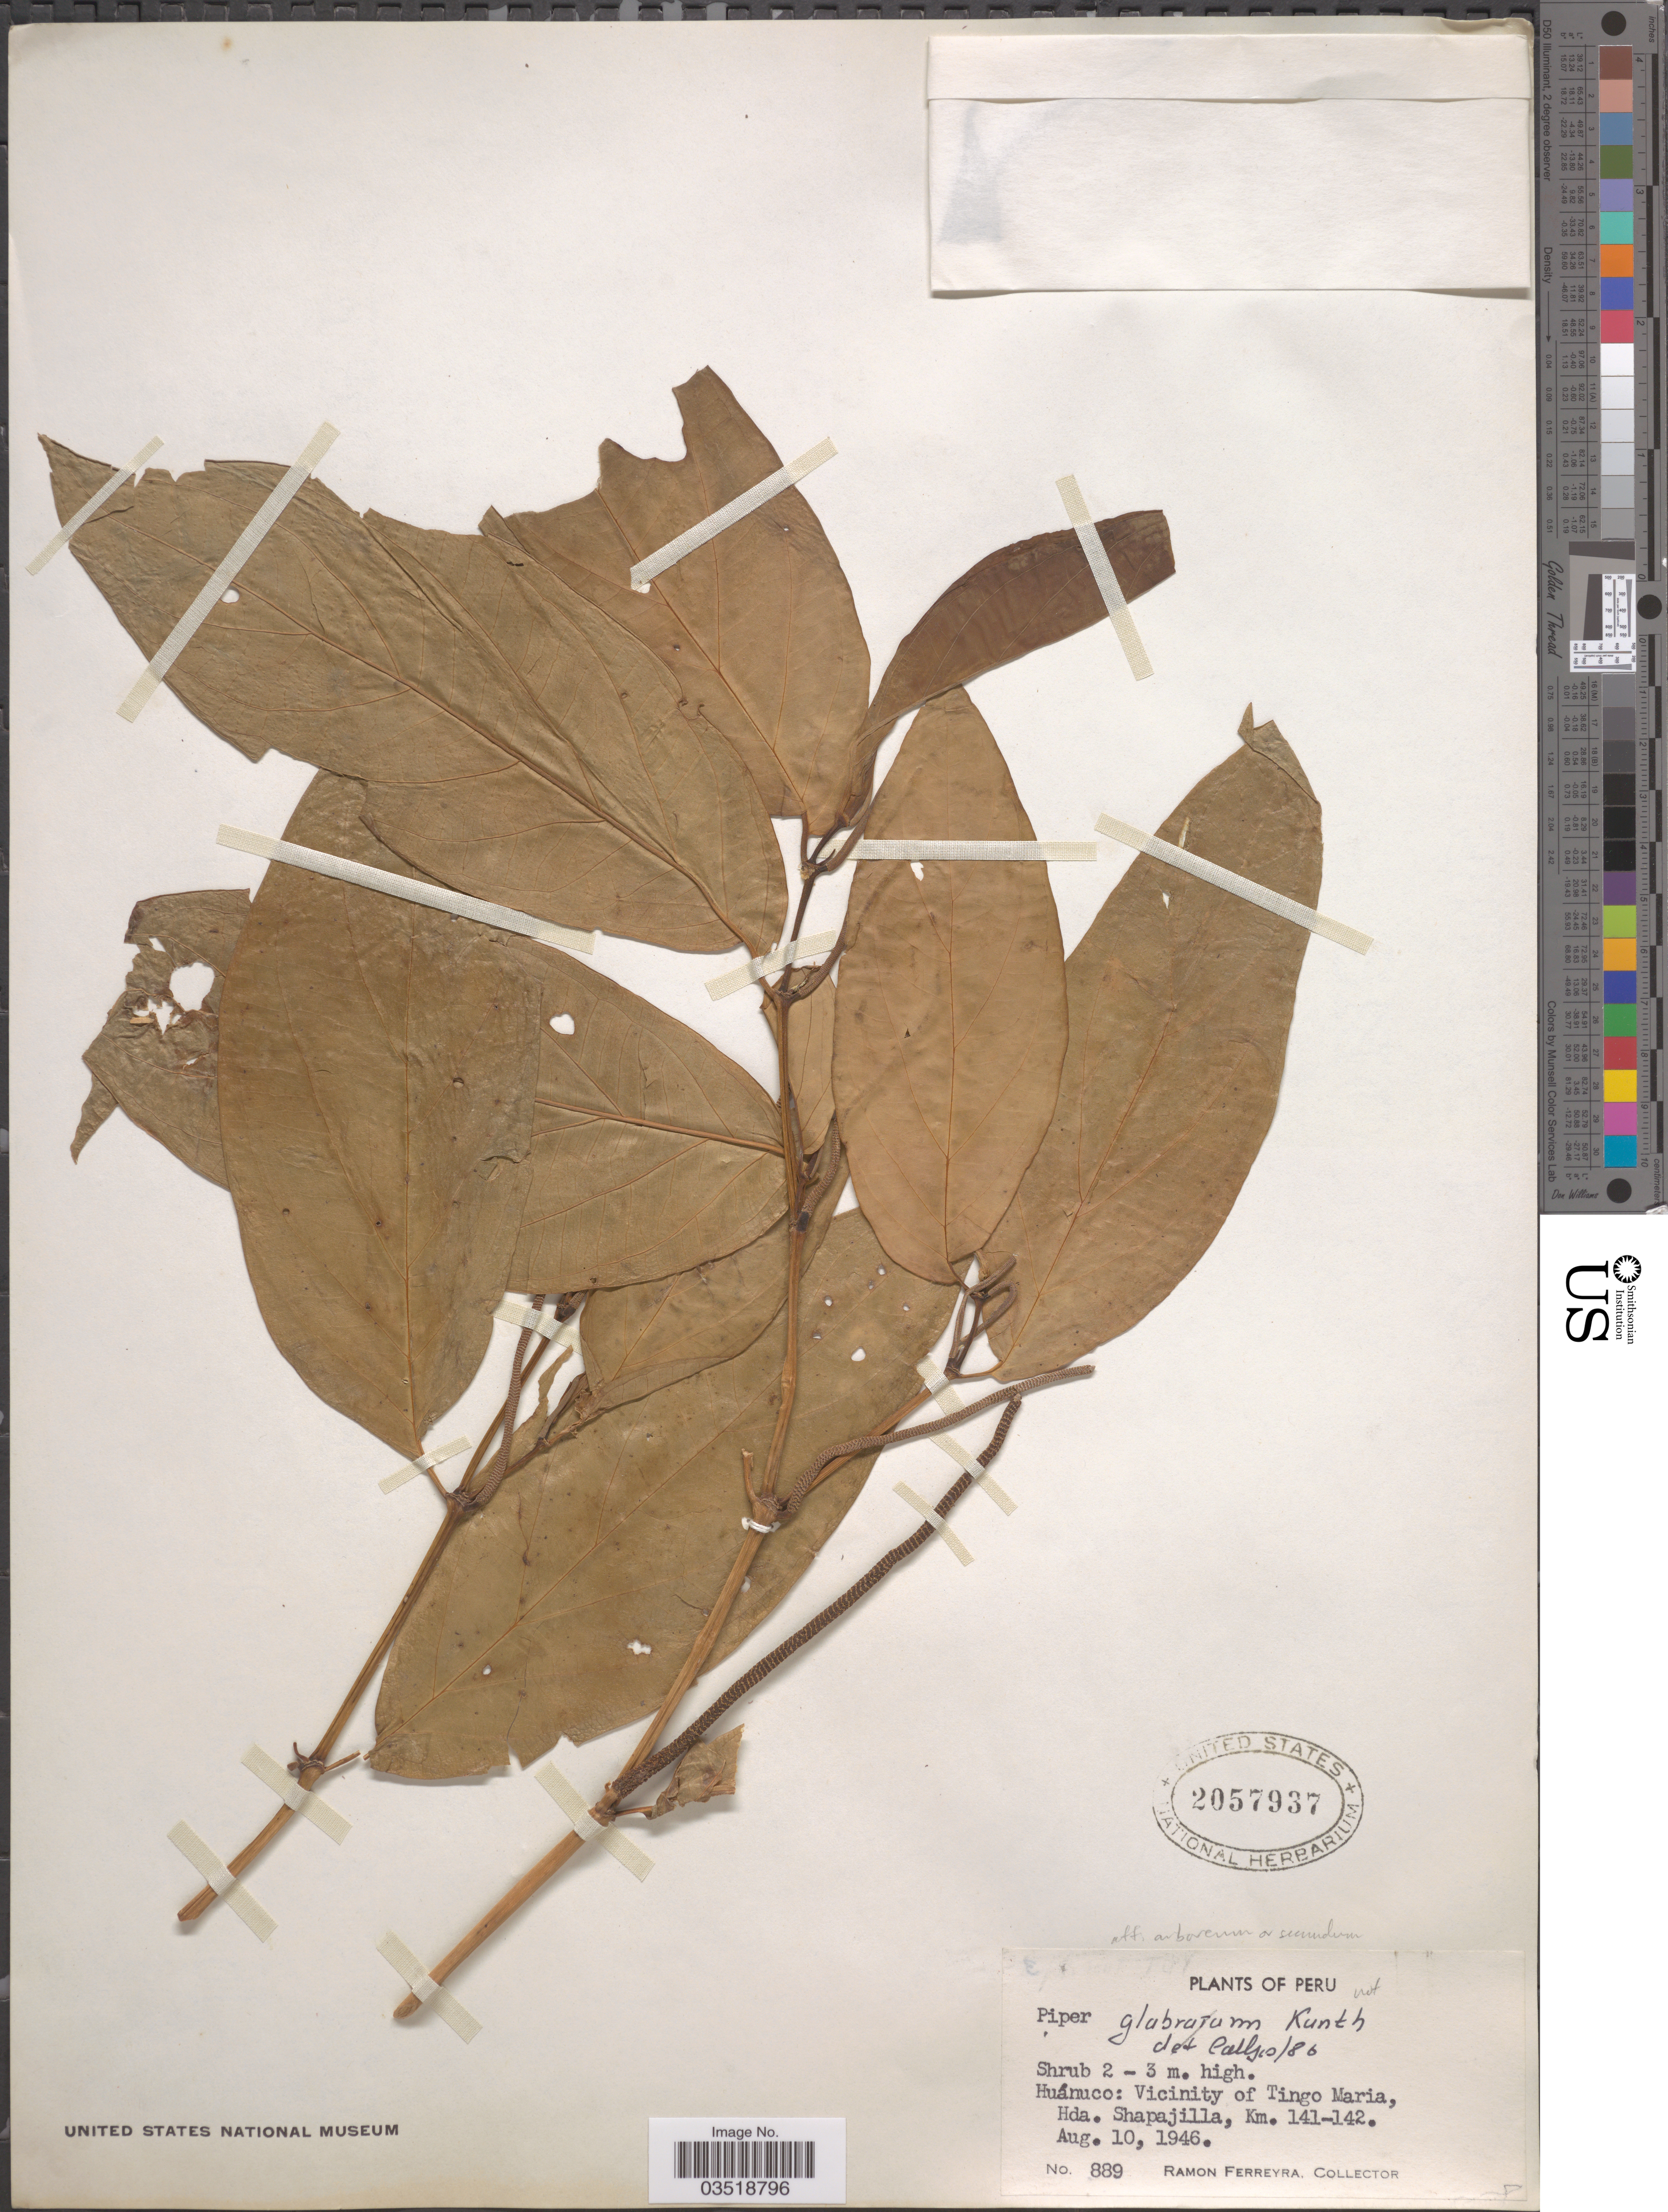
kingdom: Plantae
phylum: Tracheophyta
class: Magnoliopsida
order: Piperales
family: Piperaceae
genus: Piper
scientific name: Piper sp.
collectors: R. A. Ferreyra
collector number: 889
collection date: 1946-08-10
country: Peru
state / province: Huánuco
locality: Huánuco: Vicinity of Tingo Maria, Hda. Shapajilla, Km. 141-142.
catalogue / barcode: US 2057937